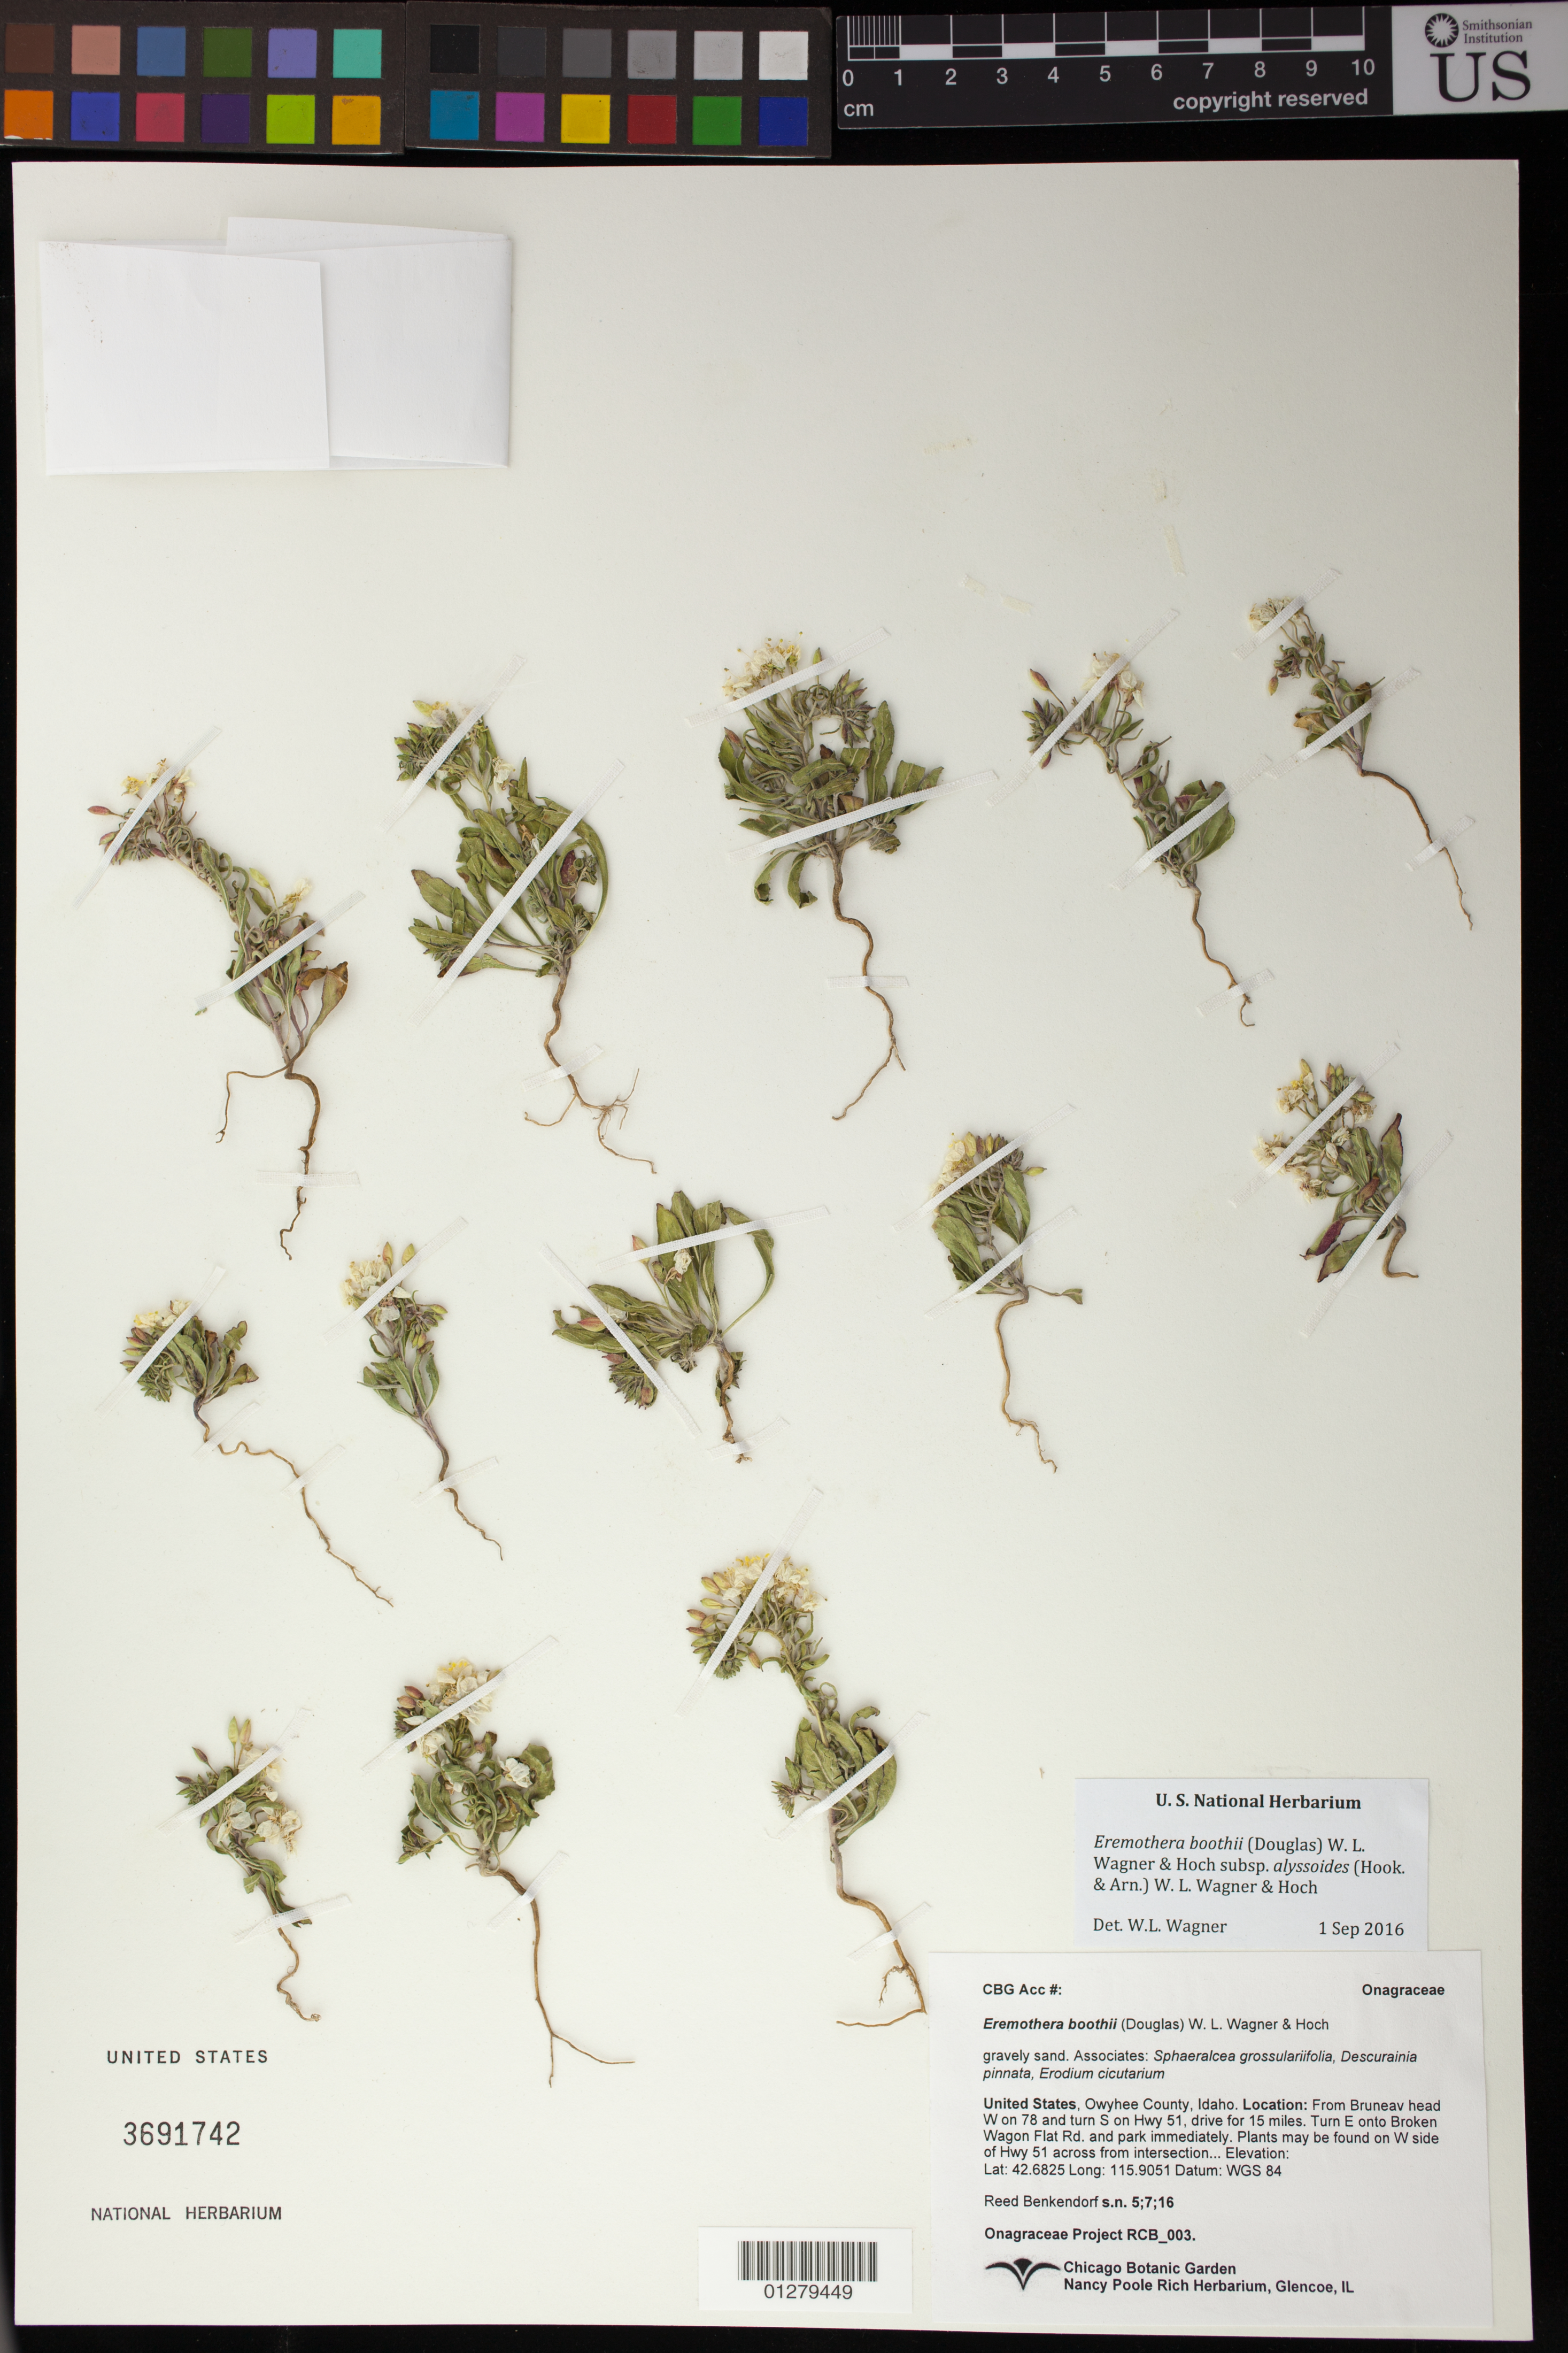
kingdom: Plantae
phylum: Tracheophyta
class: Magnoliopsida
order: Myrtales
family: Onagraceae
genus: Eremothera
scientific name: Eremothera boothii subsp. alyssoides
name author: (Hook. & Arn.) W.L. Wagner & Hoch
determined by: Wagner, W. L., (BOT), Smithsonian Institution - National Museum of Natural History (UNITED STATES)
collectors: R. Benkendorf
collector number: RCB 003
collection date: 2016-05-07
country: United States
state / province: Idaho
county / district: Owyhee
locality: West on 78 from Bruneau, south on Hwy 51 for 15 miles, on west side of intersection with Broken Wagon Flat Road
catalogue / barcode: US 3691742